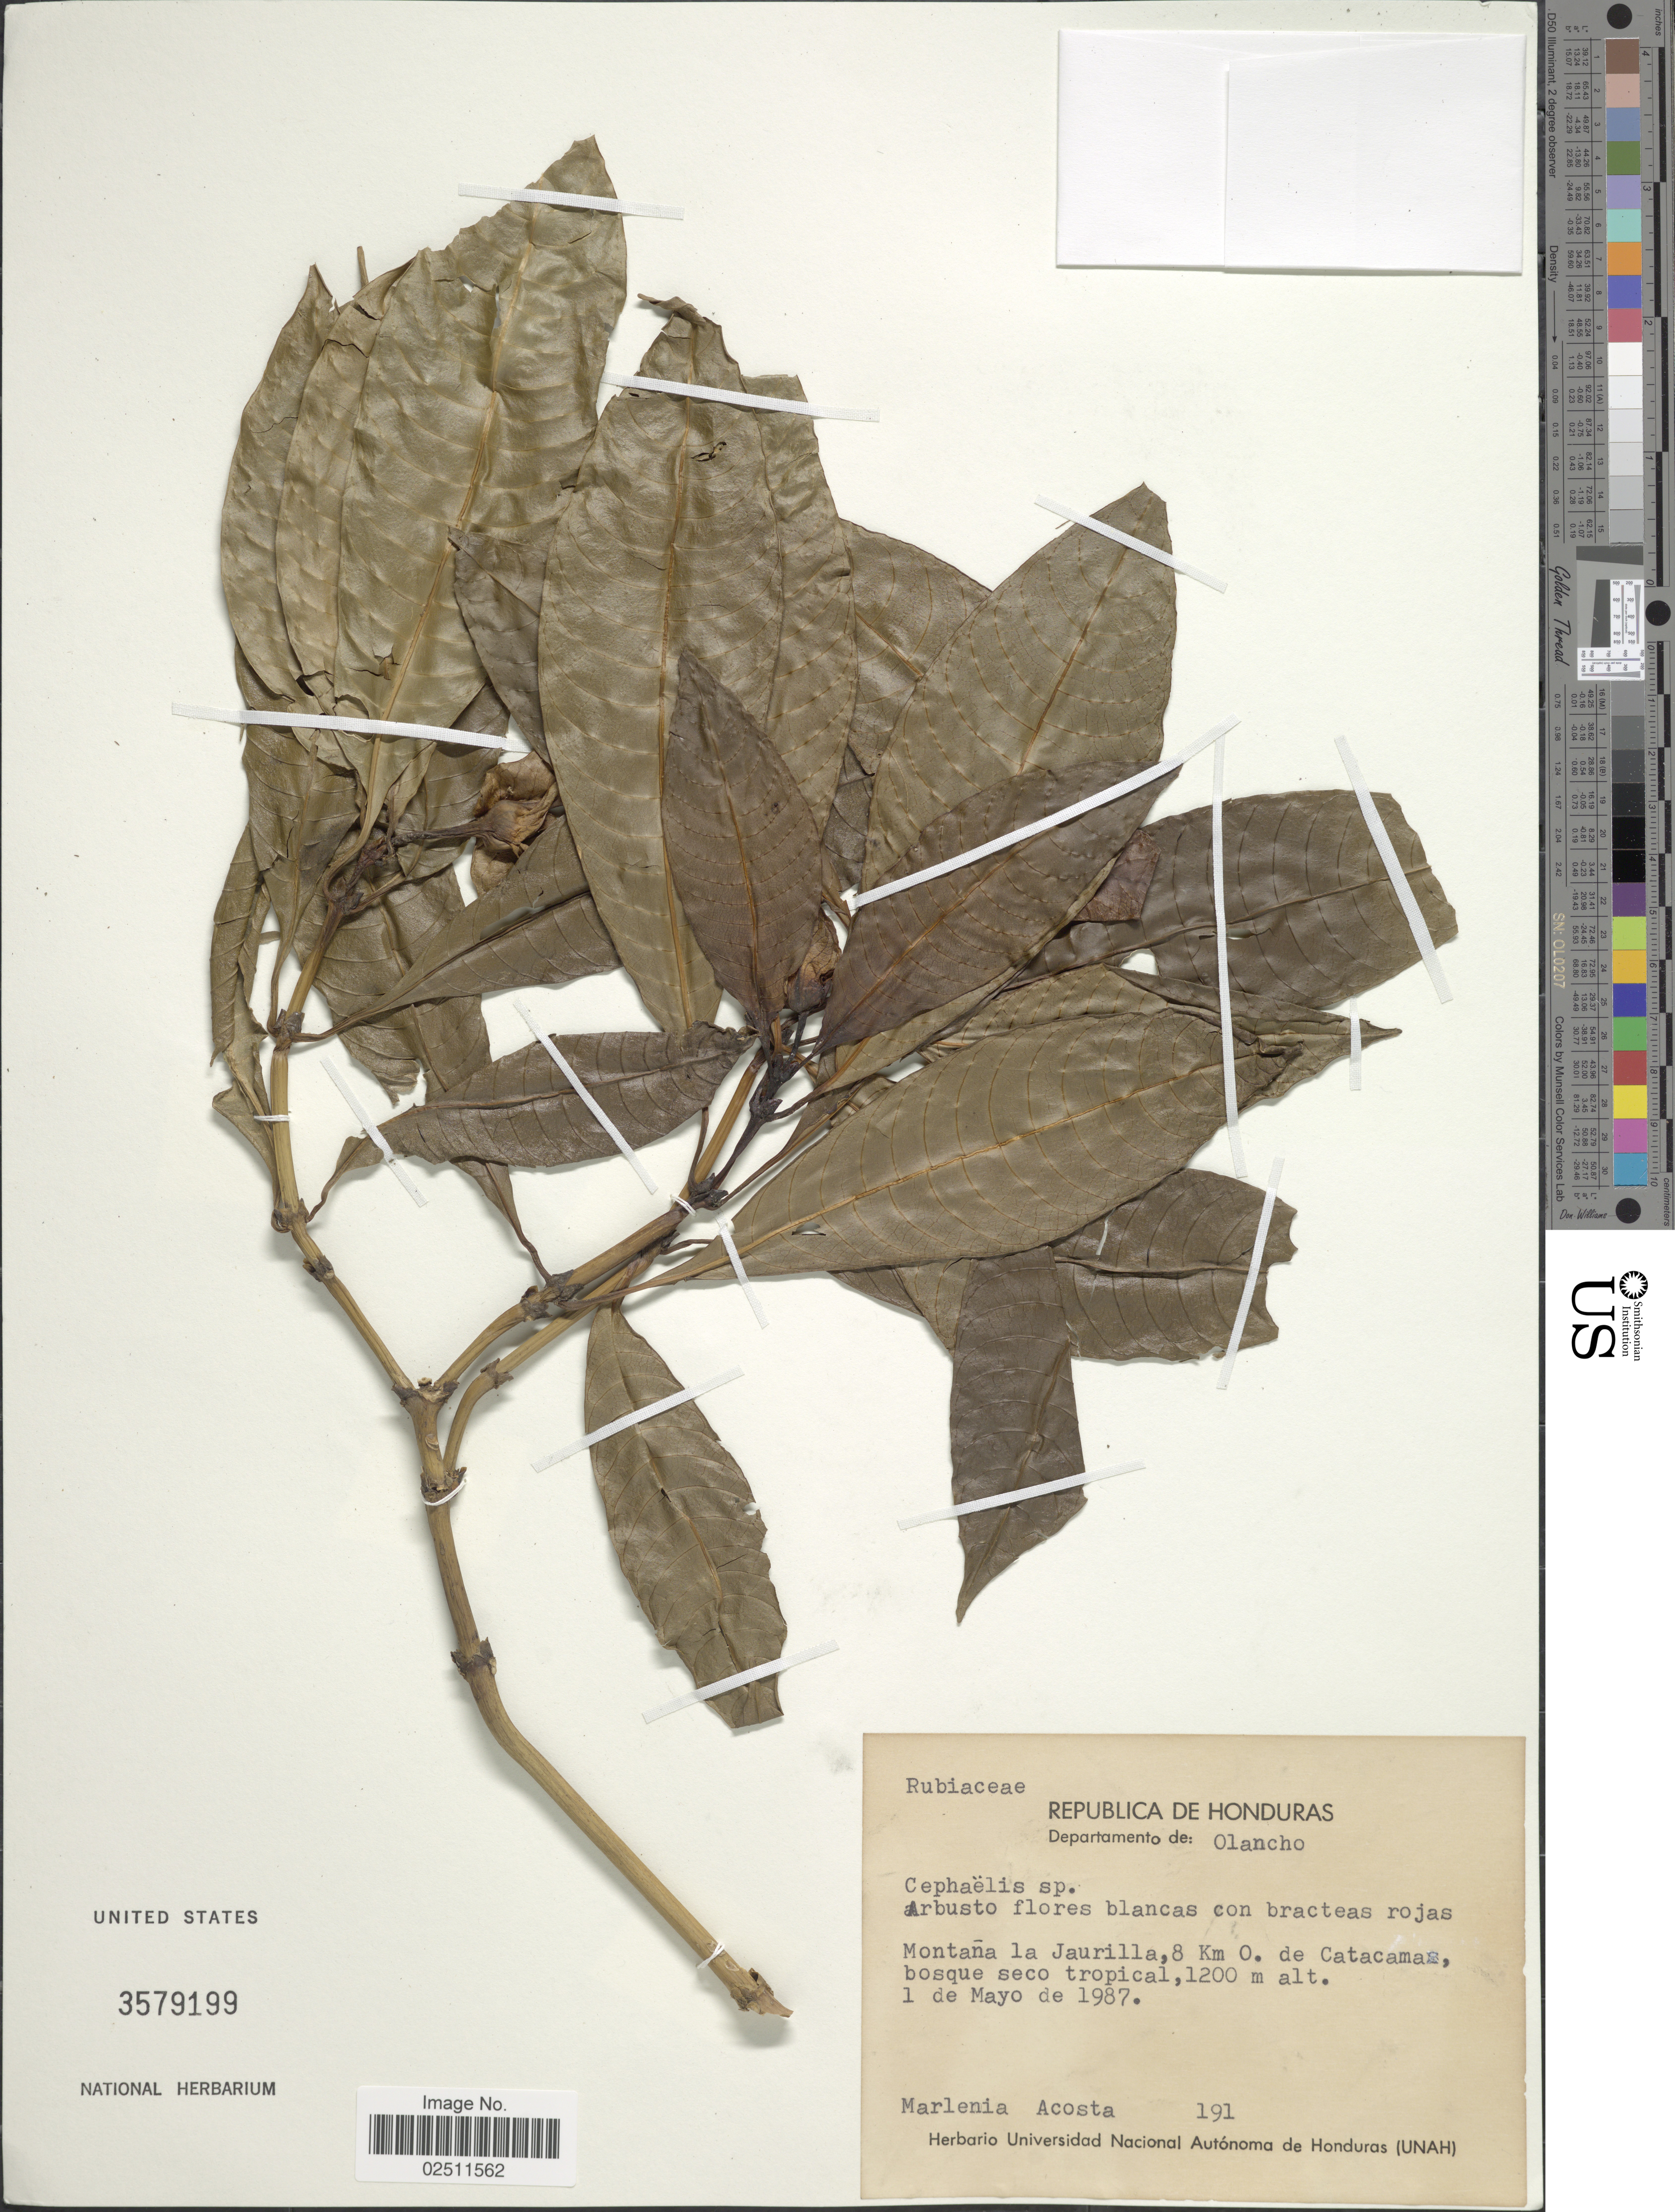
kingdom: Plantae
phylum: Tracheophyta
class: Magnoliopsida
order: Gentianales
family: Rubiaceae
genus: Psychotria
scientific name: Psychotria sp.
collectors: M. Acosta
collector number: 191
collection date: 1987-05-01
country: Honduras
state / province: Olancho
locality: Departamento de : Olancho. Motana la Jaurilla, 8 Km O. de Catacamas,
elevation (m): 1200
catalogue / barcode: US 3579199